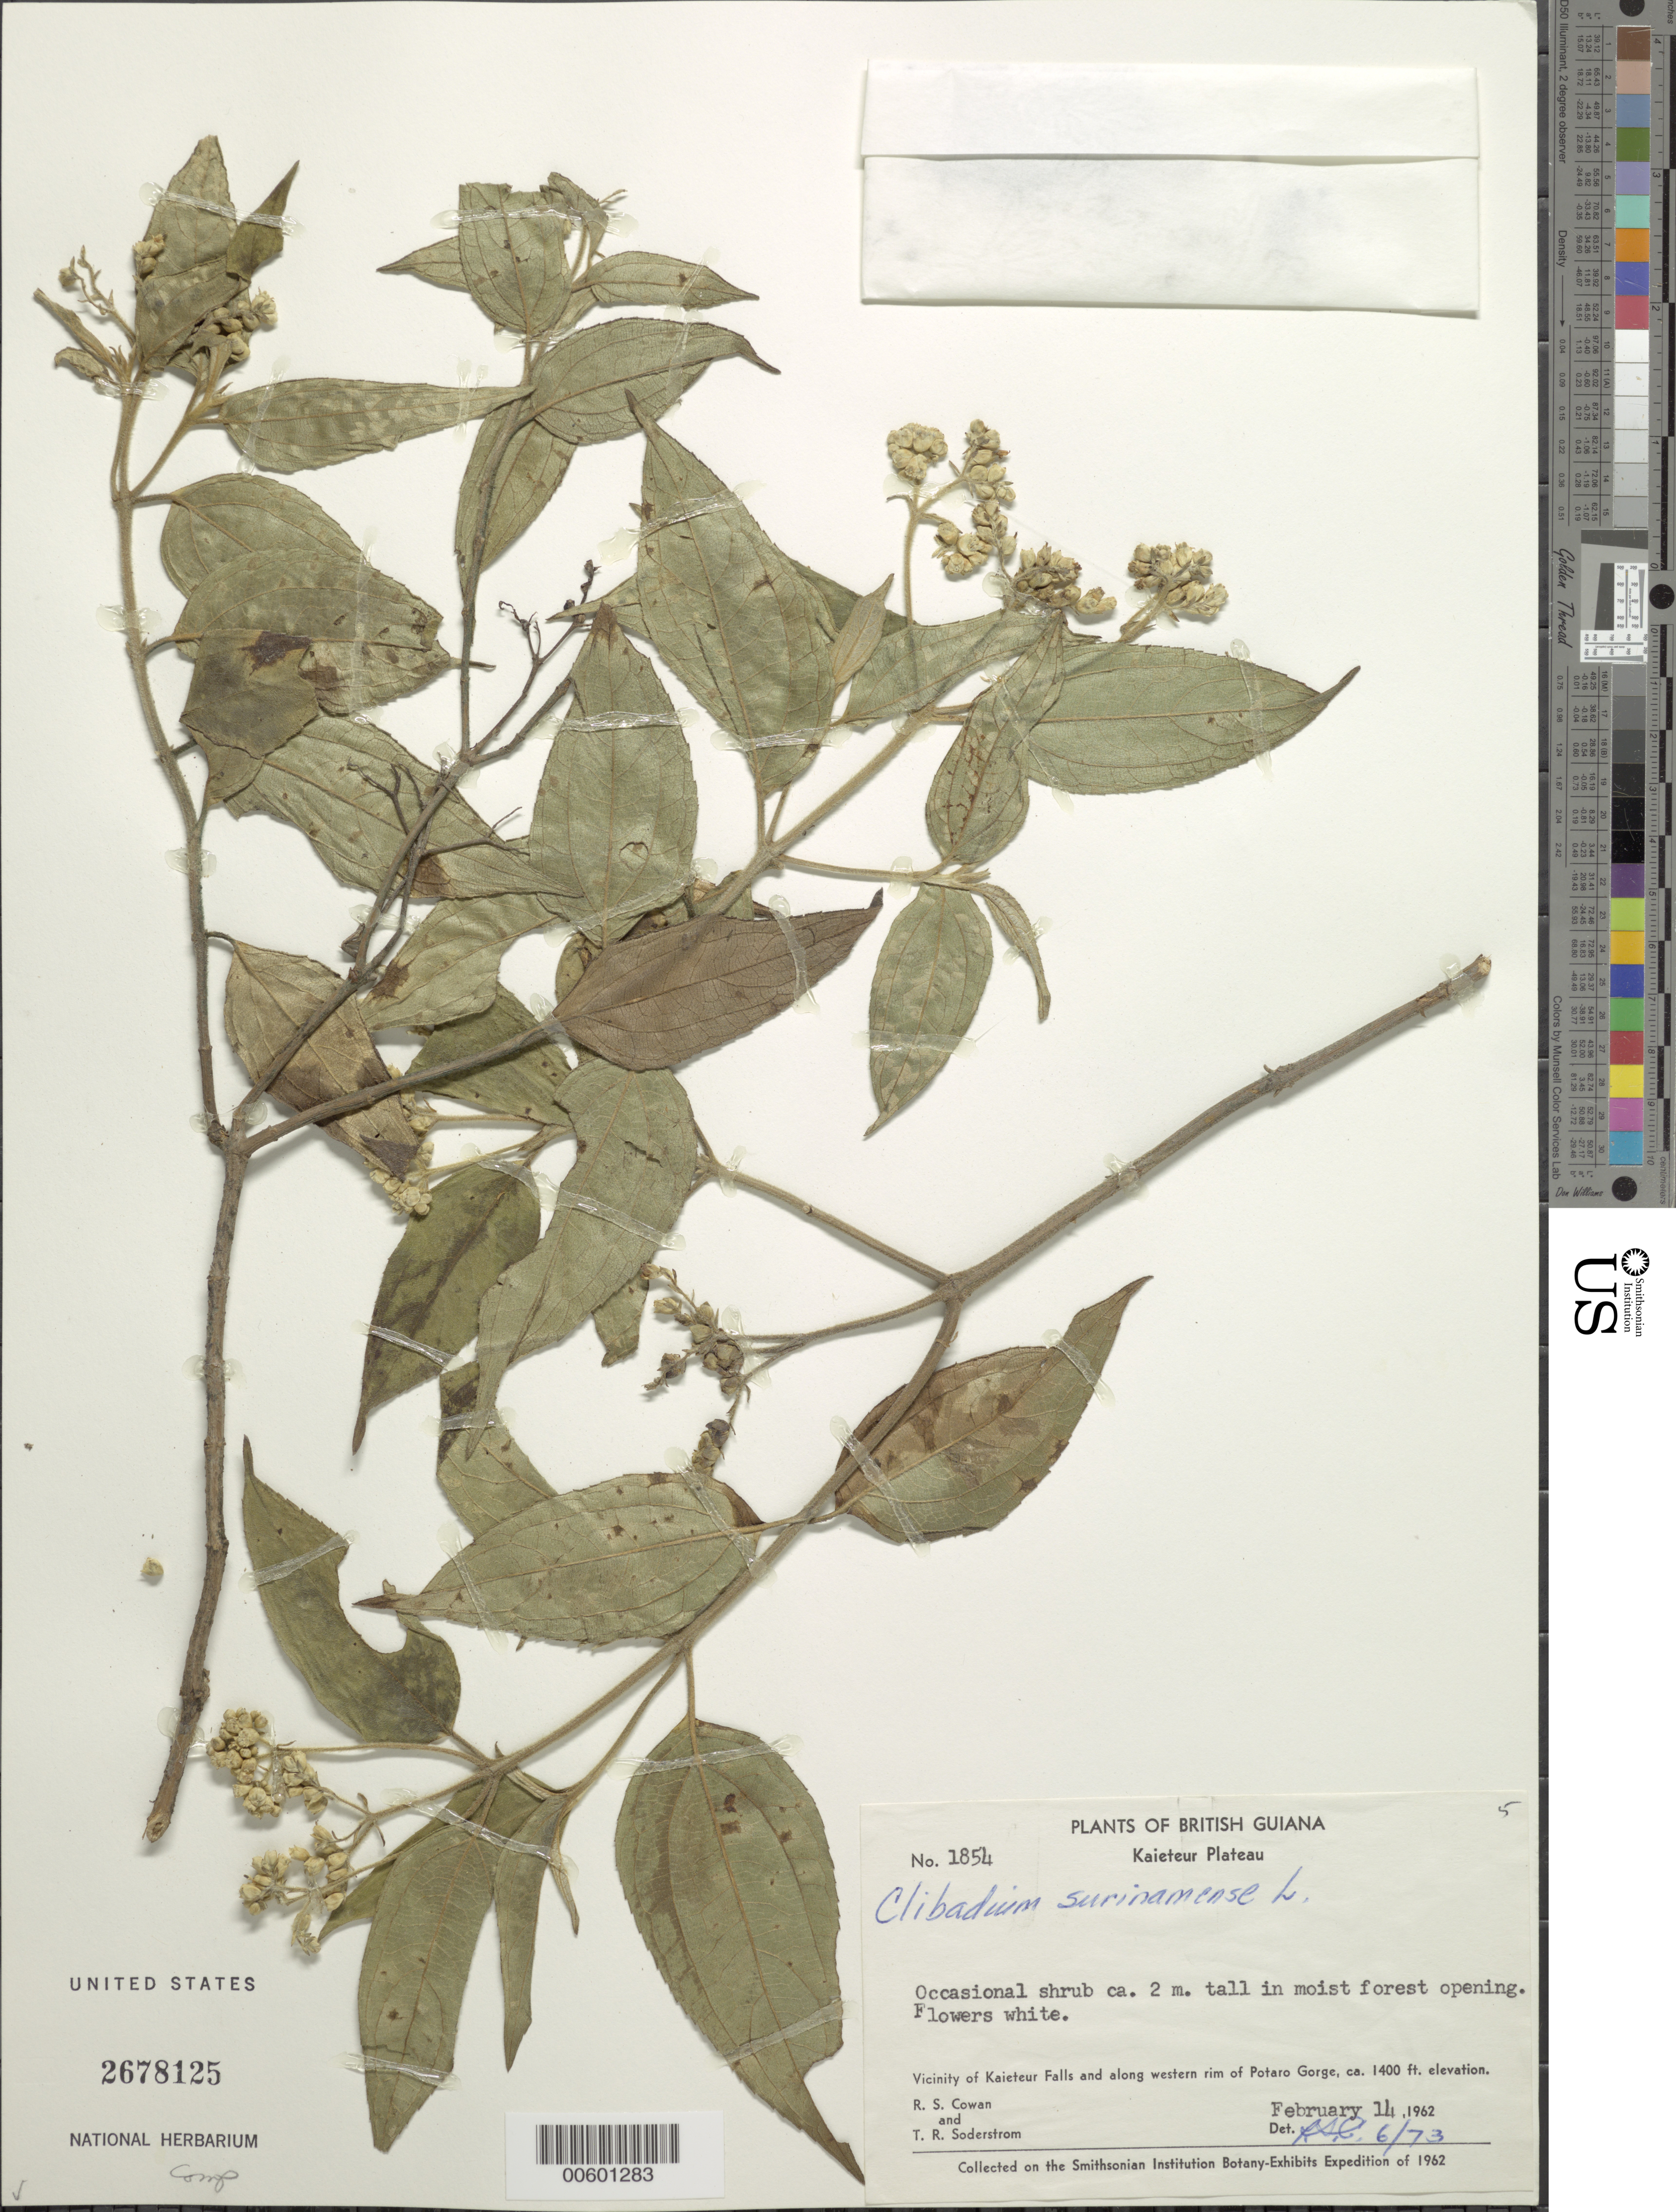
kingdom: Plantae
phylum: Tracheophyta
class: Magnoliopsida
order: Asterales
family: Asteraceae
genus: Clibadium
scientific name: Clibadium surinamense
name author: L.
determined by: Cowan, R. S.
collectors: R. S. Cowan & T. R. Soderstrom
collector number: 1854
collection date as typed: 14-Feb-62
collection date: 1962-02-14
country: Guyana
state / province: Potaro-Siparuni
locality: Kaieteur Plateau, vicinity of Kaieteur Falls and western rim of Potaro Gorge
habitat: Moist forest opening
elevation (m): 427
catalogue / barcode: US 2678125